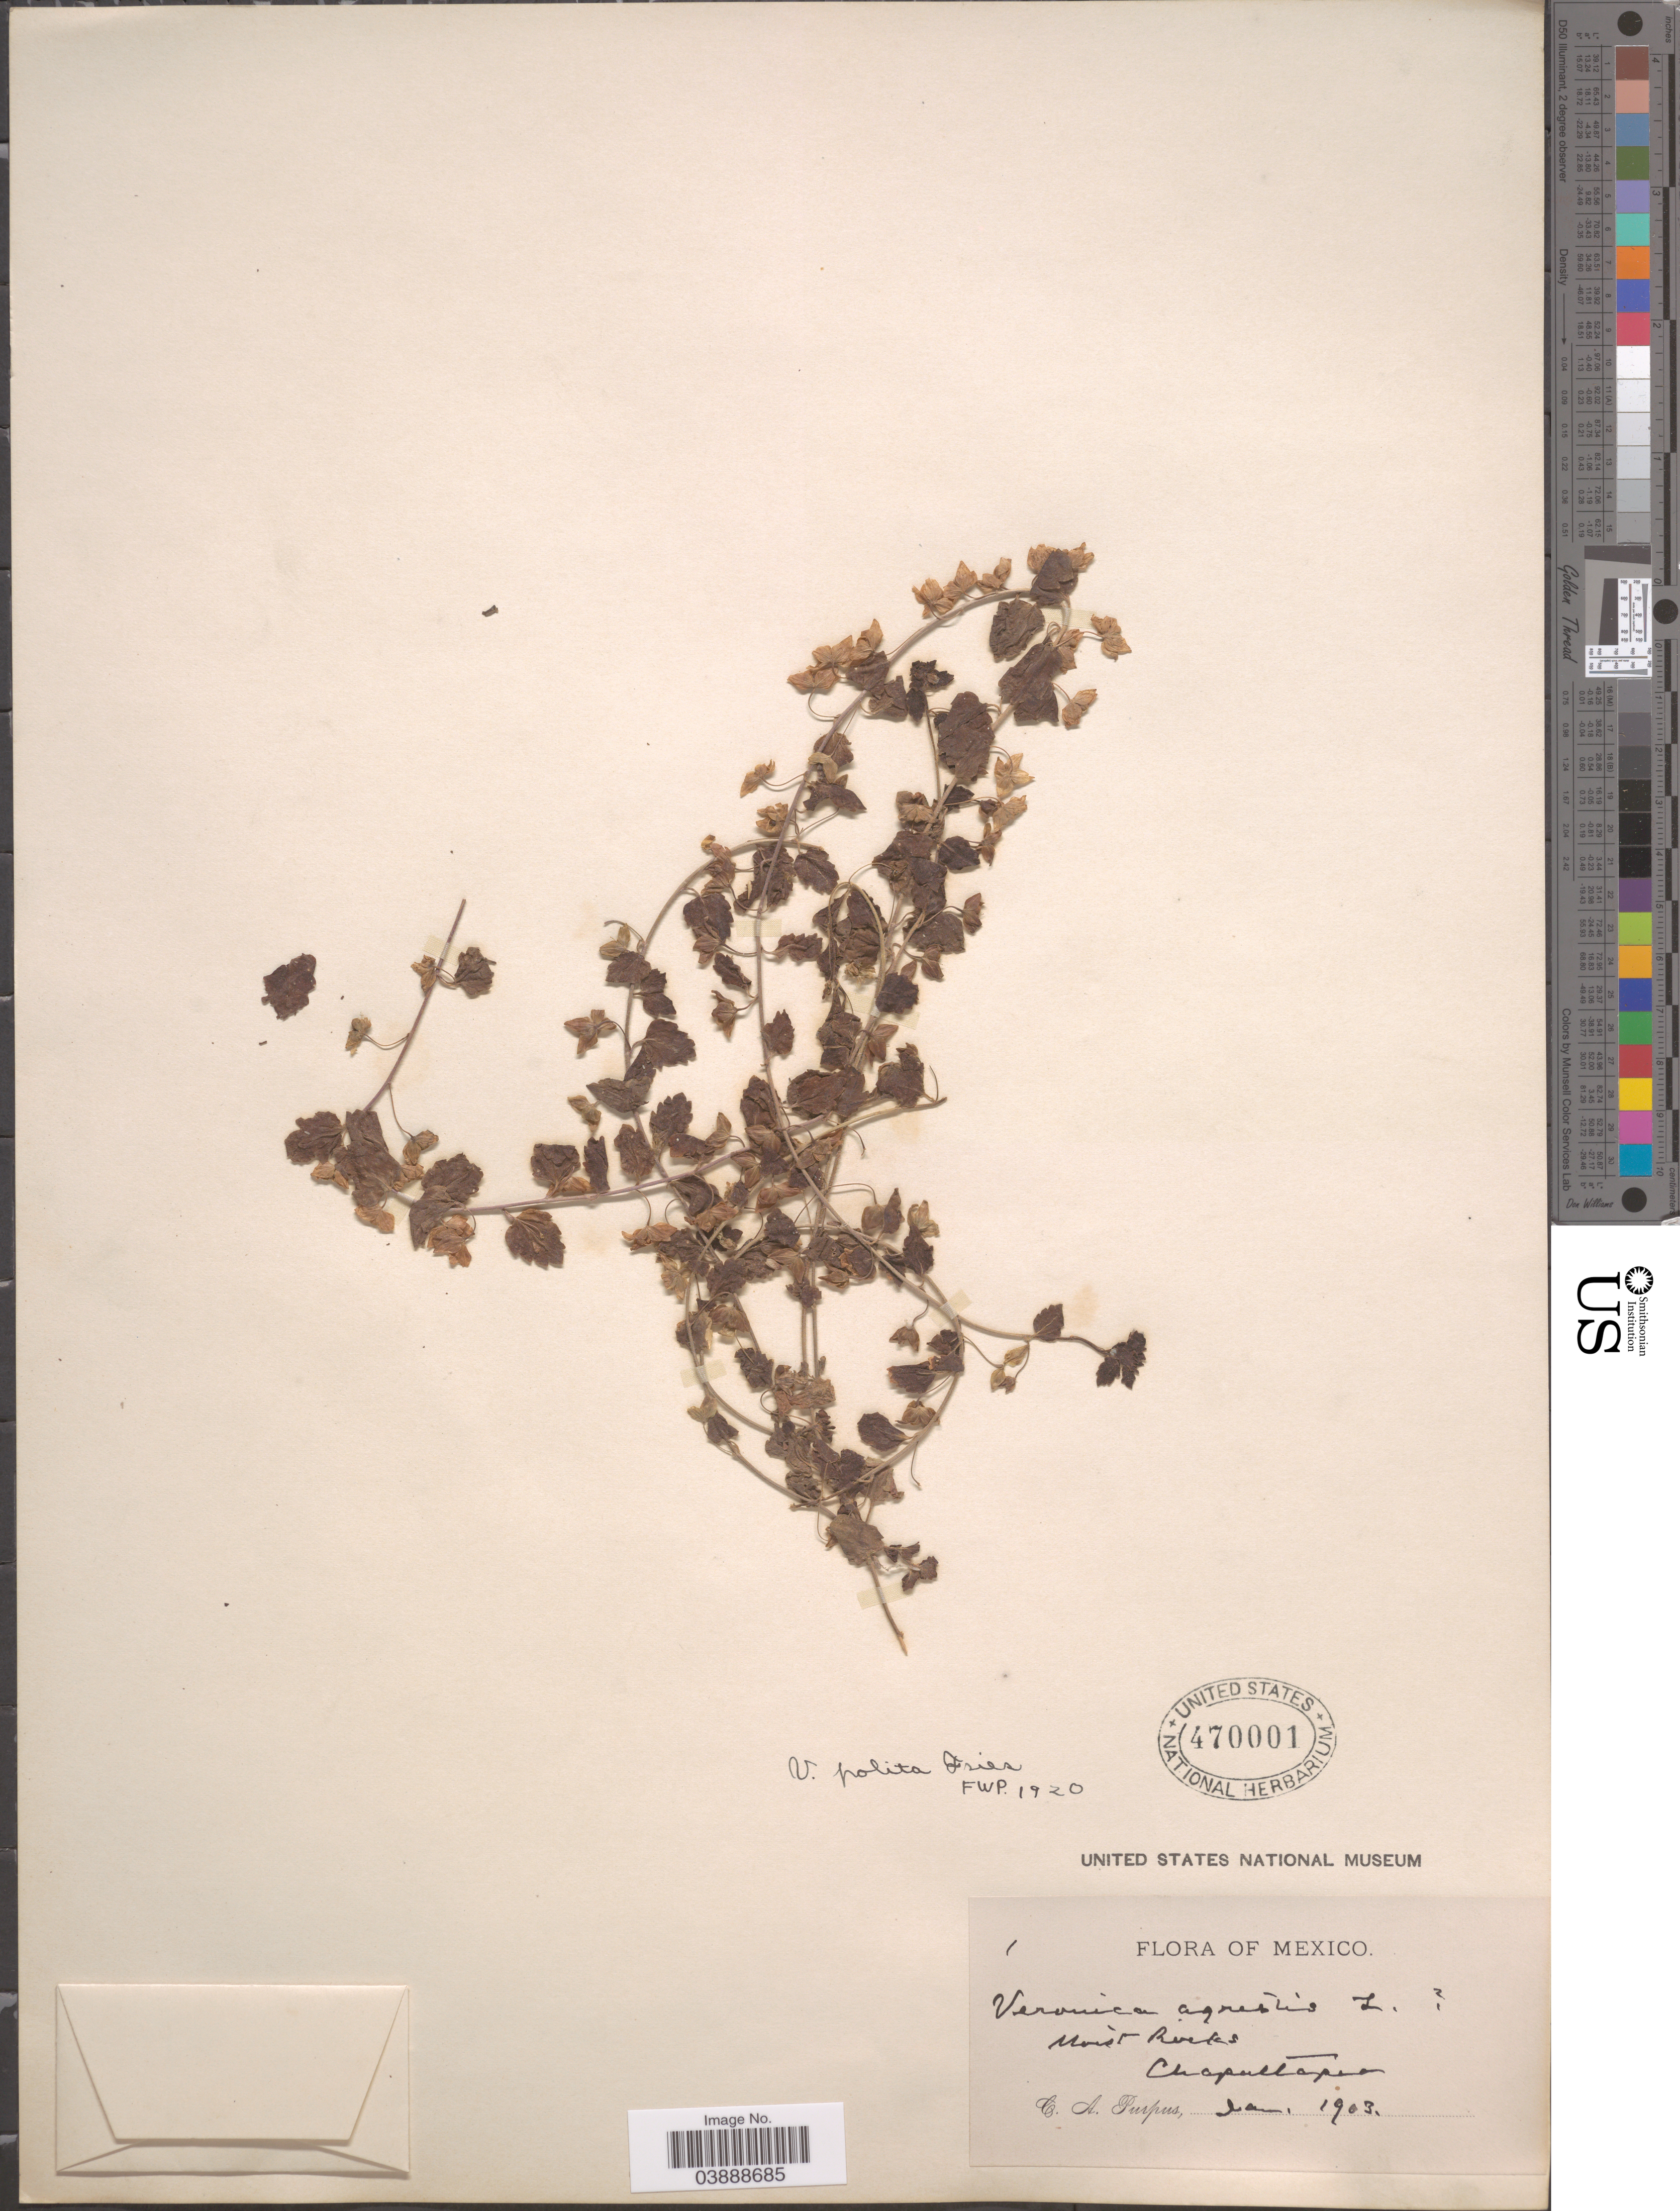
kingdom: Plantae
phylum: Tracheophyta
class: Magnoliopsida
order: Lamiales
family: Plantaginaceae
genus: Veronica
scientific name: Veronica polita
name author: Fr.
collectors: C. A. Purpus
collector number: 1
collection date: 1903-01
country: Mexico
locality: Chapultepec.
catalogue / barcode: US 470001